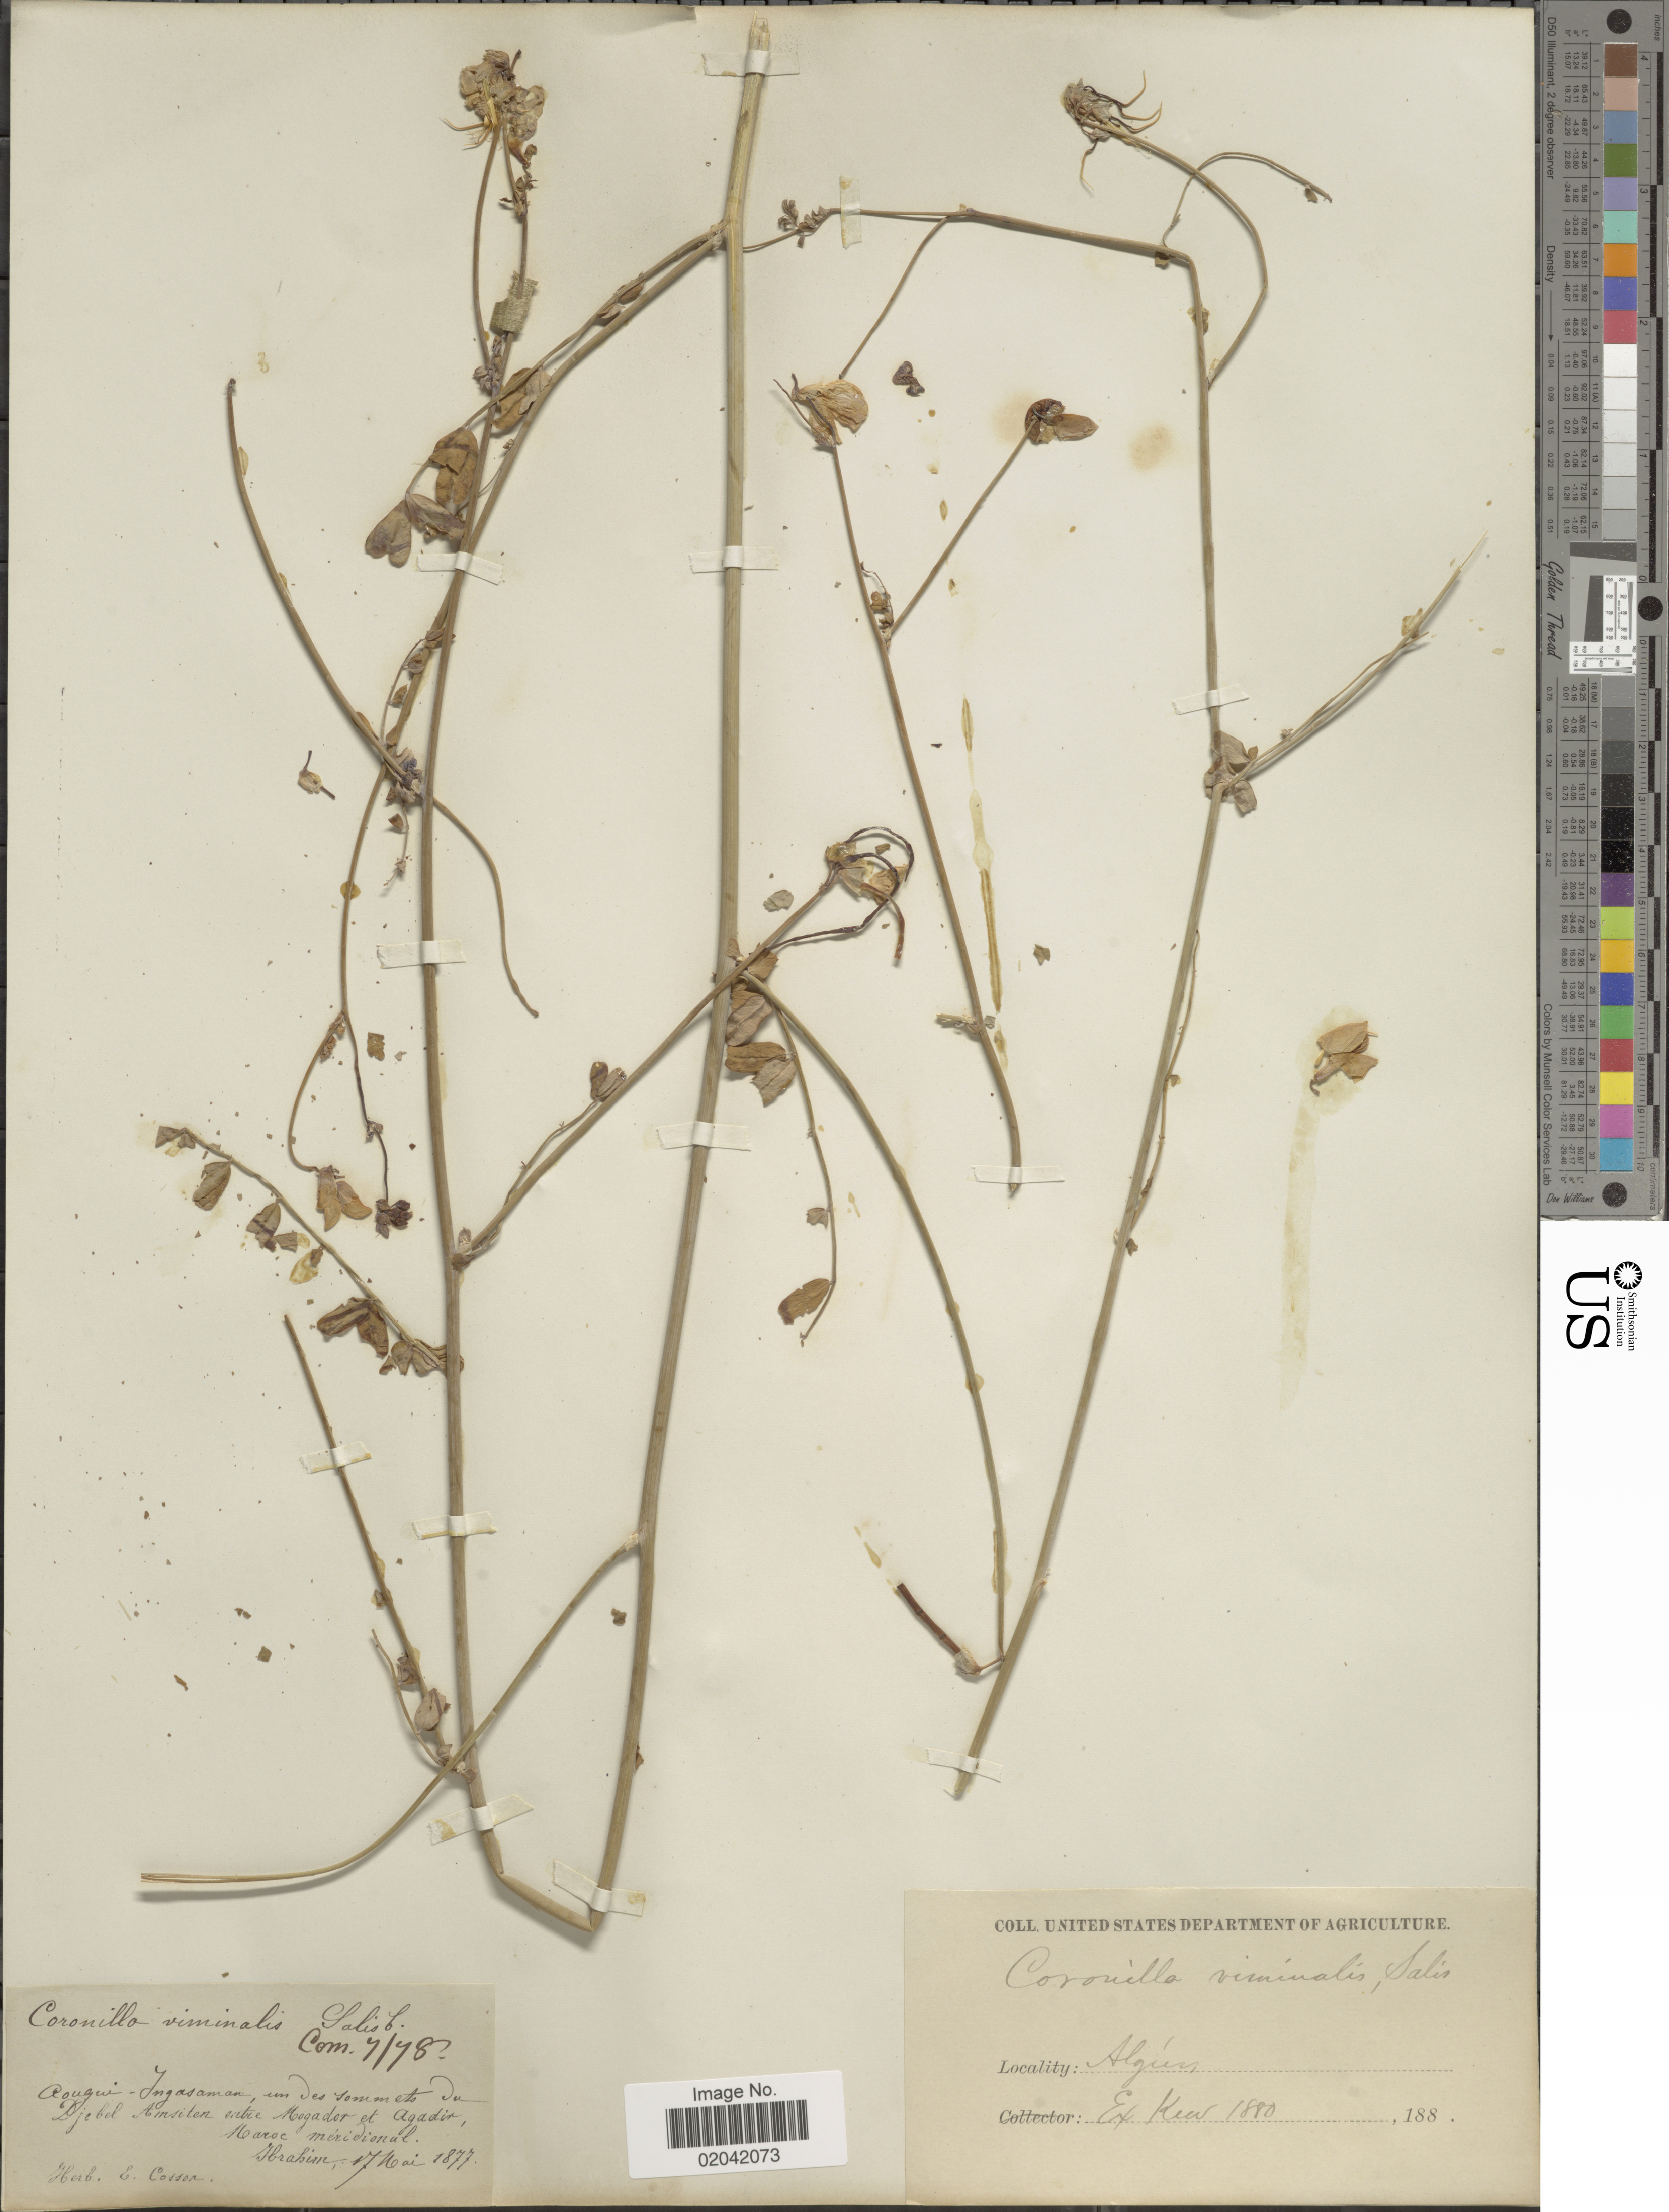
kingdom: Plantae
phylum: Tracheophyta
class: Magnoliopsida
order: Fabales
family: Fabaceae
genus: Coronilla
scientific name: Coronilla viminalis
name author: Salisb.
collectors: -. Ibrahim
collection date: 1877-05-17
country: Morocco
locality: Rouqué-Ingasaman, un des sommets du Djebel Ainsiten entré Megador et Agadir, Maroc meridional